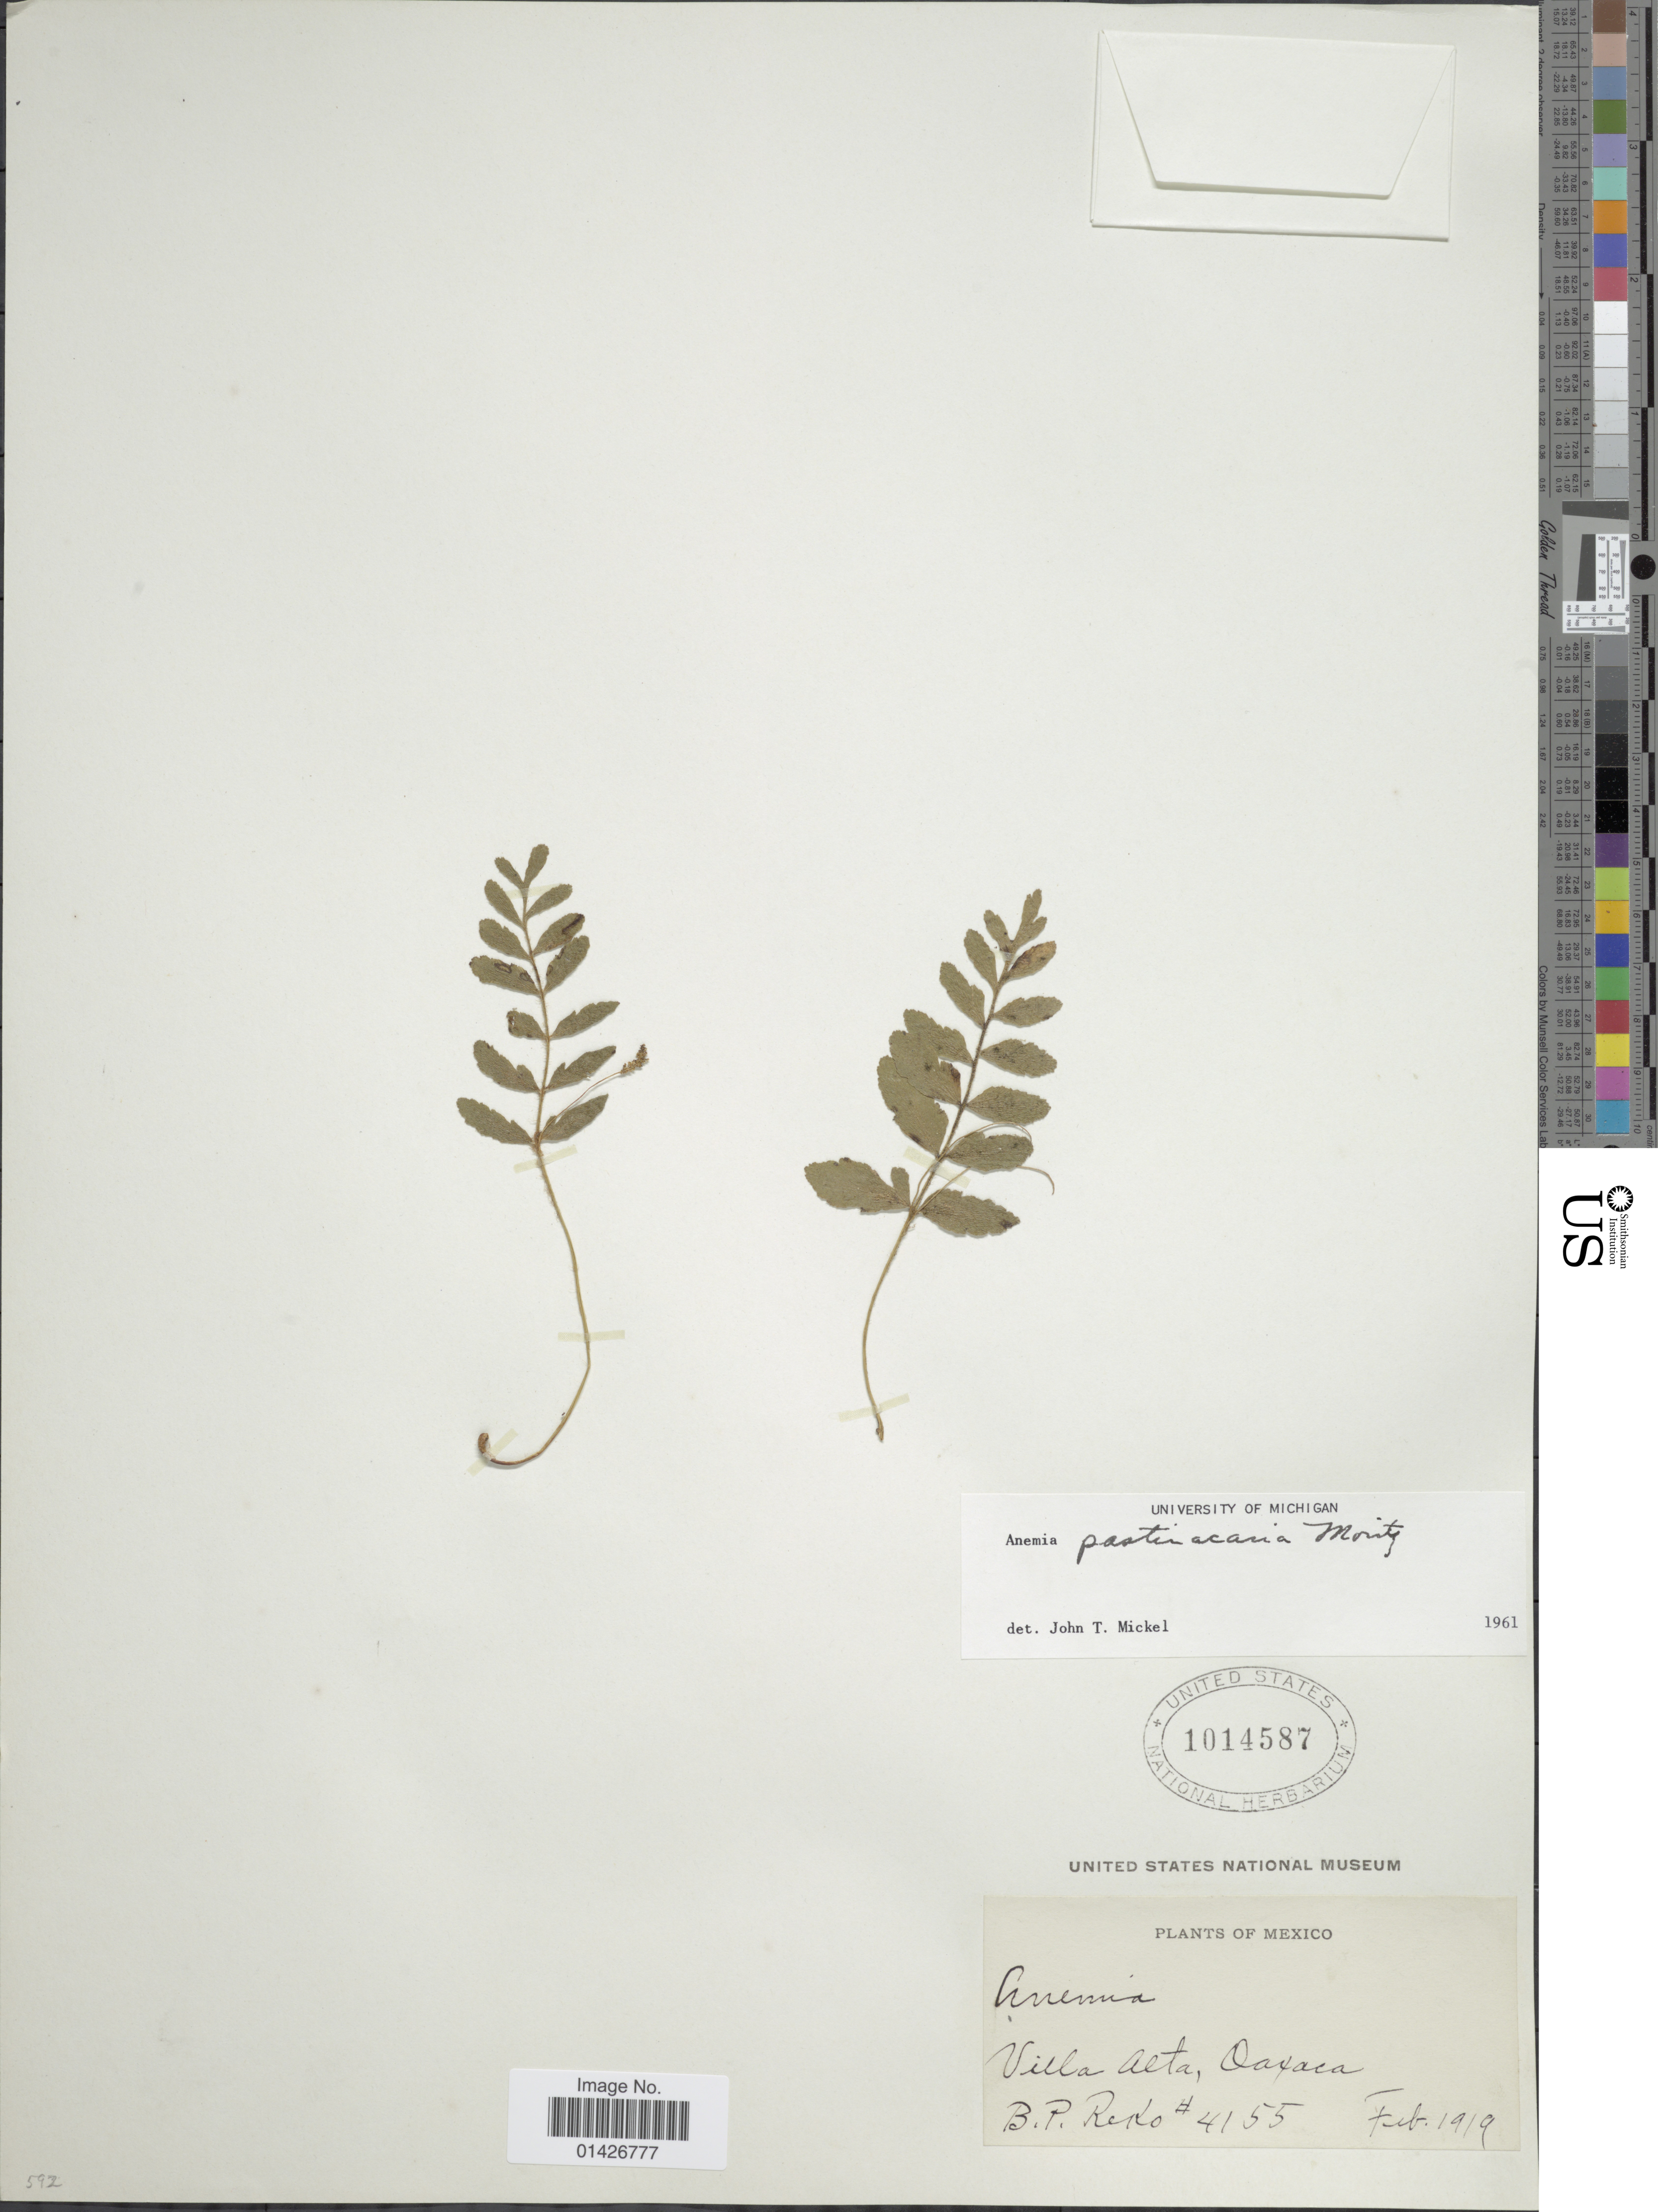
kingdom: Plantae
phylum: Tracheophyta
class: Polypodiopsida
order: Schizaeales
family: Anemiaceae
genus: Anemia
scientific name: Anemia pastinacaria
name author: Moritz ex Prantl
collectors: B. P. Reko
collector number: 4155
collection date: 1919-02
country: Mexico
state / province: Oaxaca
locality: Villa Alta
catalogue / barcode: US 1014587